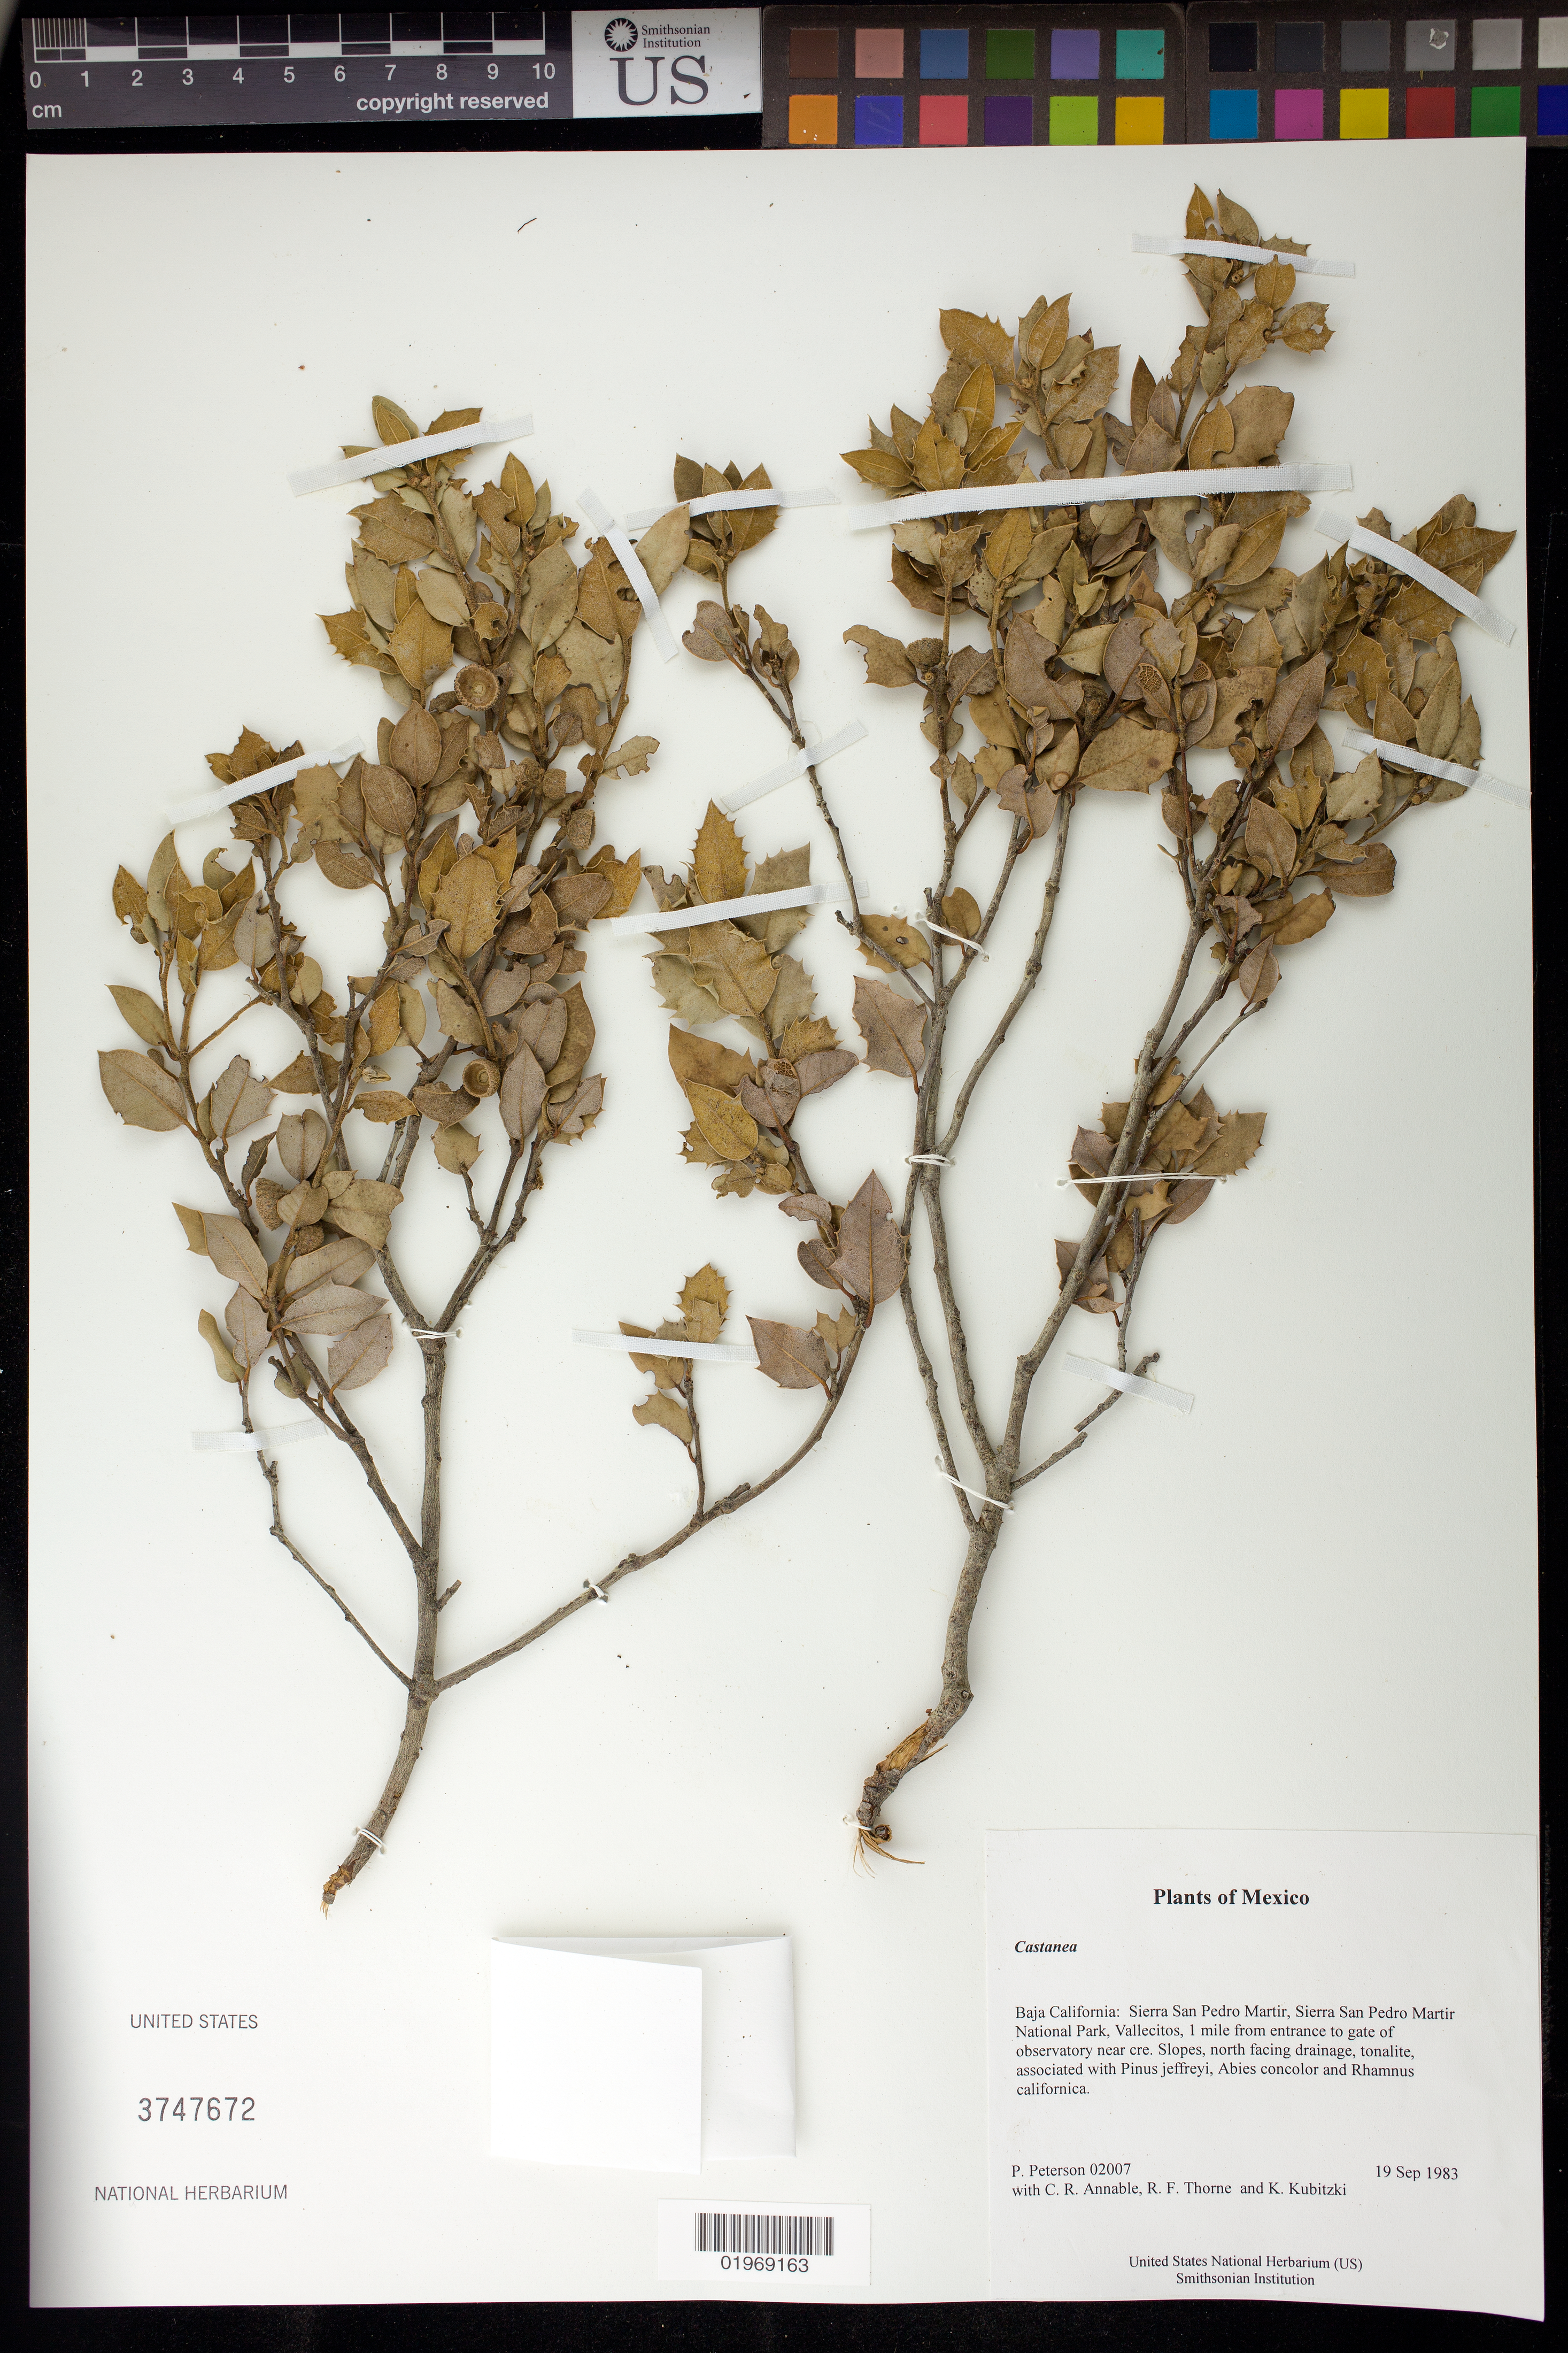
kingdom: Plantae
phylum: Tracheophyta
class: Magnoliopsida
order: Fagales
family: Fagaceae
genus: Castanea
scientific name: Castanea sp.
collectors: P. M. Peterson, C. R. Annable, R. F. Thorne & K. Kubitzki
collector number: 02007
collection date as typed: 19 Sep 1983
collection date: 1983-09-19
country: Mexico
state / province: Baja California Norte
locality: Sierra San Pedro Martir, Sierra San Pedro Martir National Park, Vallecitos, 1 mile from entrance to gate of observatory near cre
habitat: Slopes, north facing drainage, tonalite, associated with Pinus jeffreyi, Abies concolor and Rhamnus californica.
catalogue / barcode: US 3747672